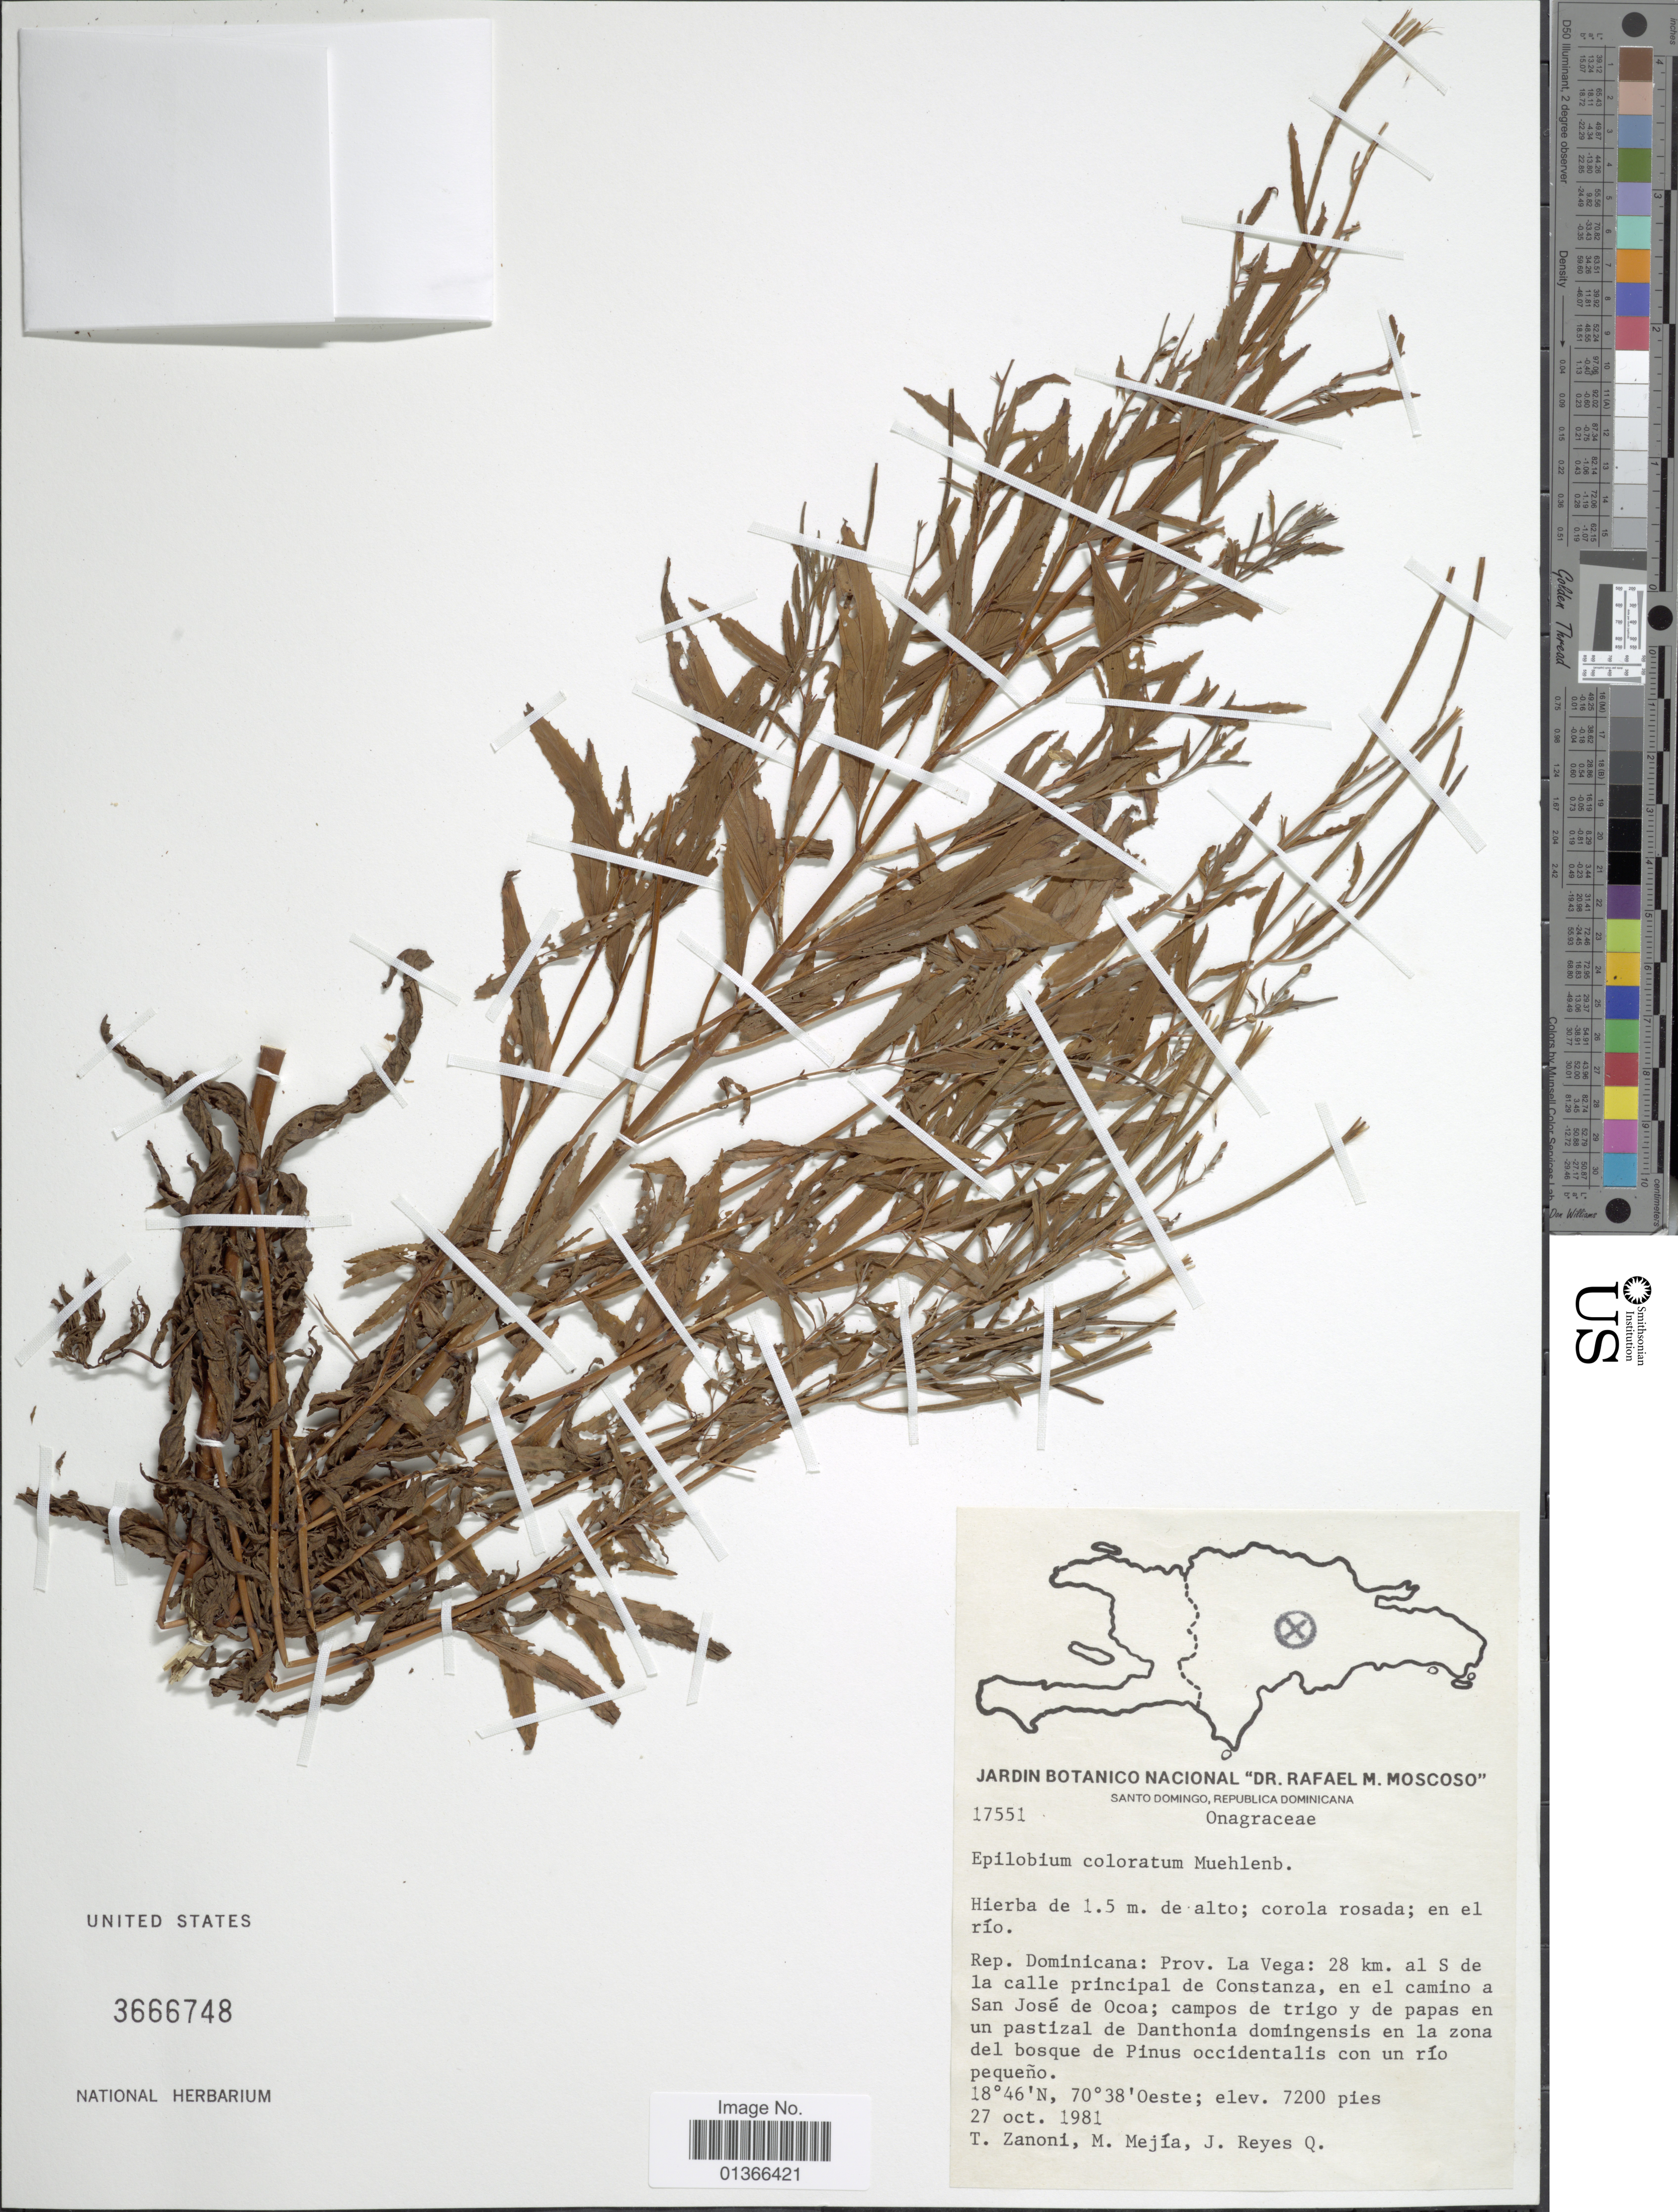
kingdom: Plantae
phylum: Tracheophyta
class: Magnoliopsida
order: Myrtales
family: Onagraceae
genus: Epilobium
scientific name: Epilobium coloratum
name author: Biehler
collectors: T. A. Zanoni, M. M. Mejía & J. Reyer Q.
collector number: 17551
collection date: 1981-10-27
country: Dominican Republic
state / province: La Vega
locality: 28 km. al S de la calle principal de Constanza, en el camino a San José de Ocoa.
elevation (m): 2195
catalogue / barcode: US 3666748